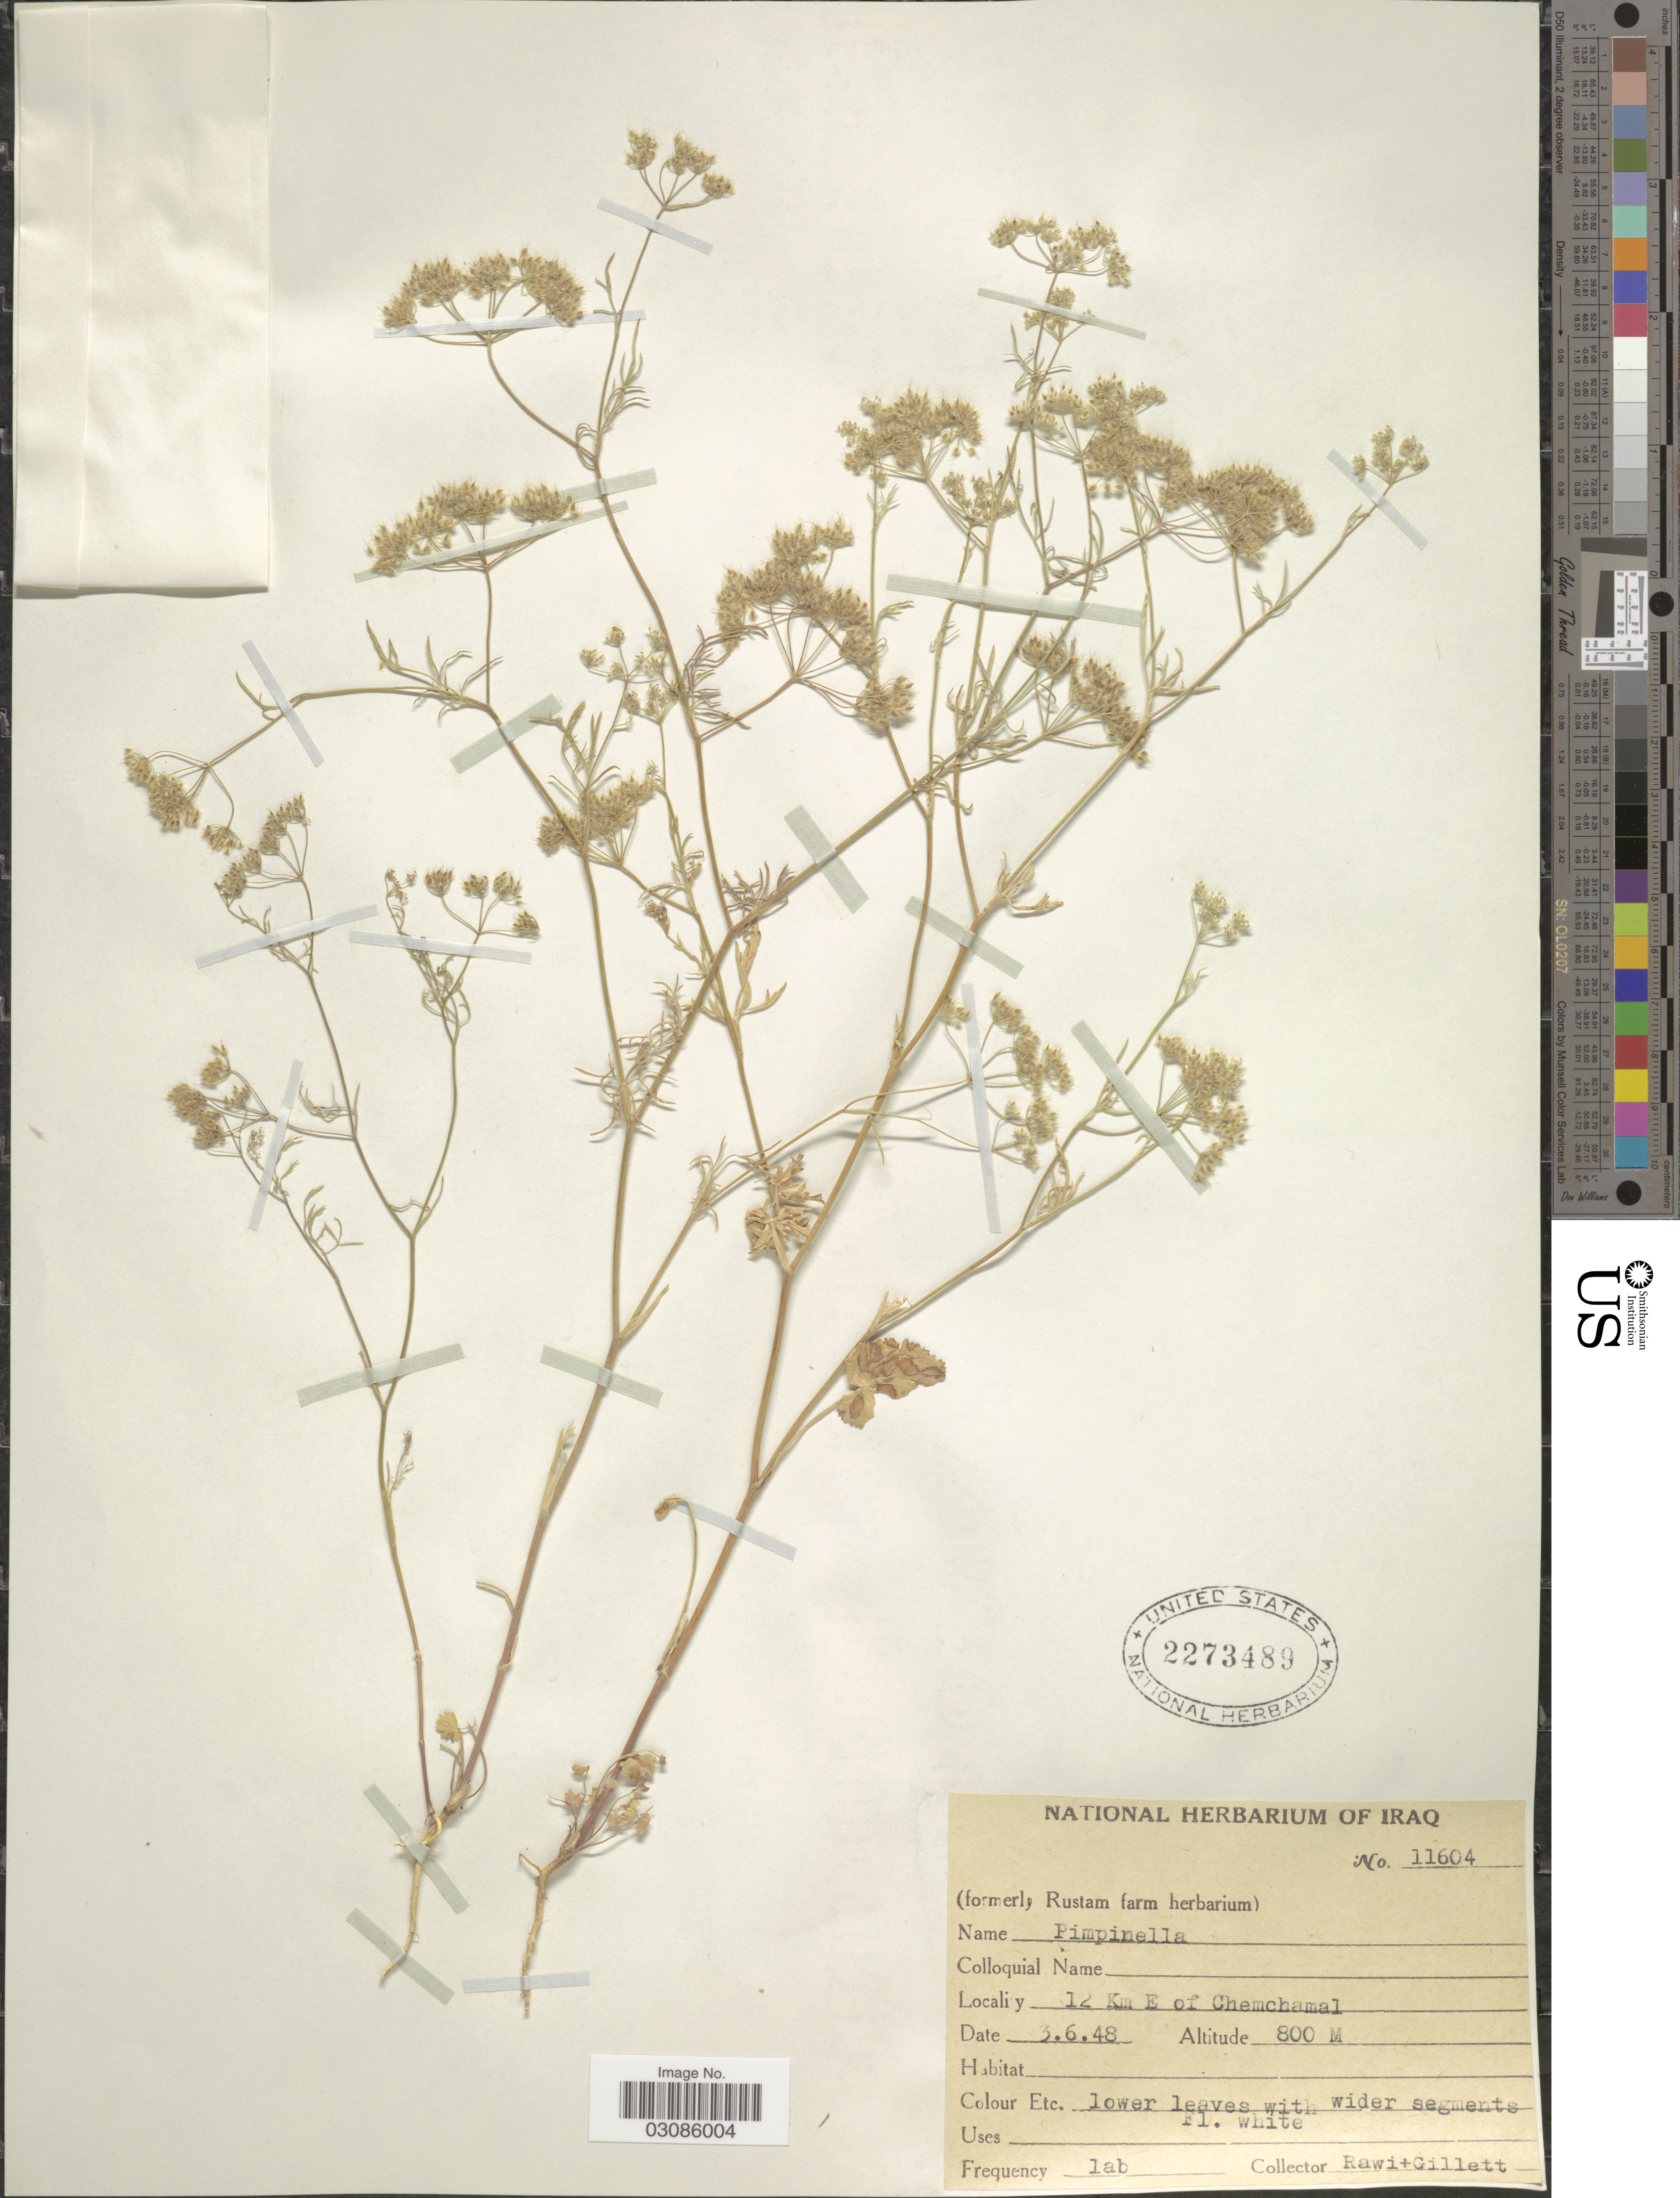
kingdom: Plantae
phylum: Tracheophyta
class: Magnoliopsida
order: Apiales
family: Apiaceae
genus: Pimpinella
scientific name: Pimpinella sp.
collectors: -. Rawi & Gillett, --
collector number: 11604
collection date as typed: Transcribed d/m/y: 3/6/48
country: Iraq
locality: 12 Km E of Chemchamal.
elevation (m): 800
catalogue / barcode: US 2273489